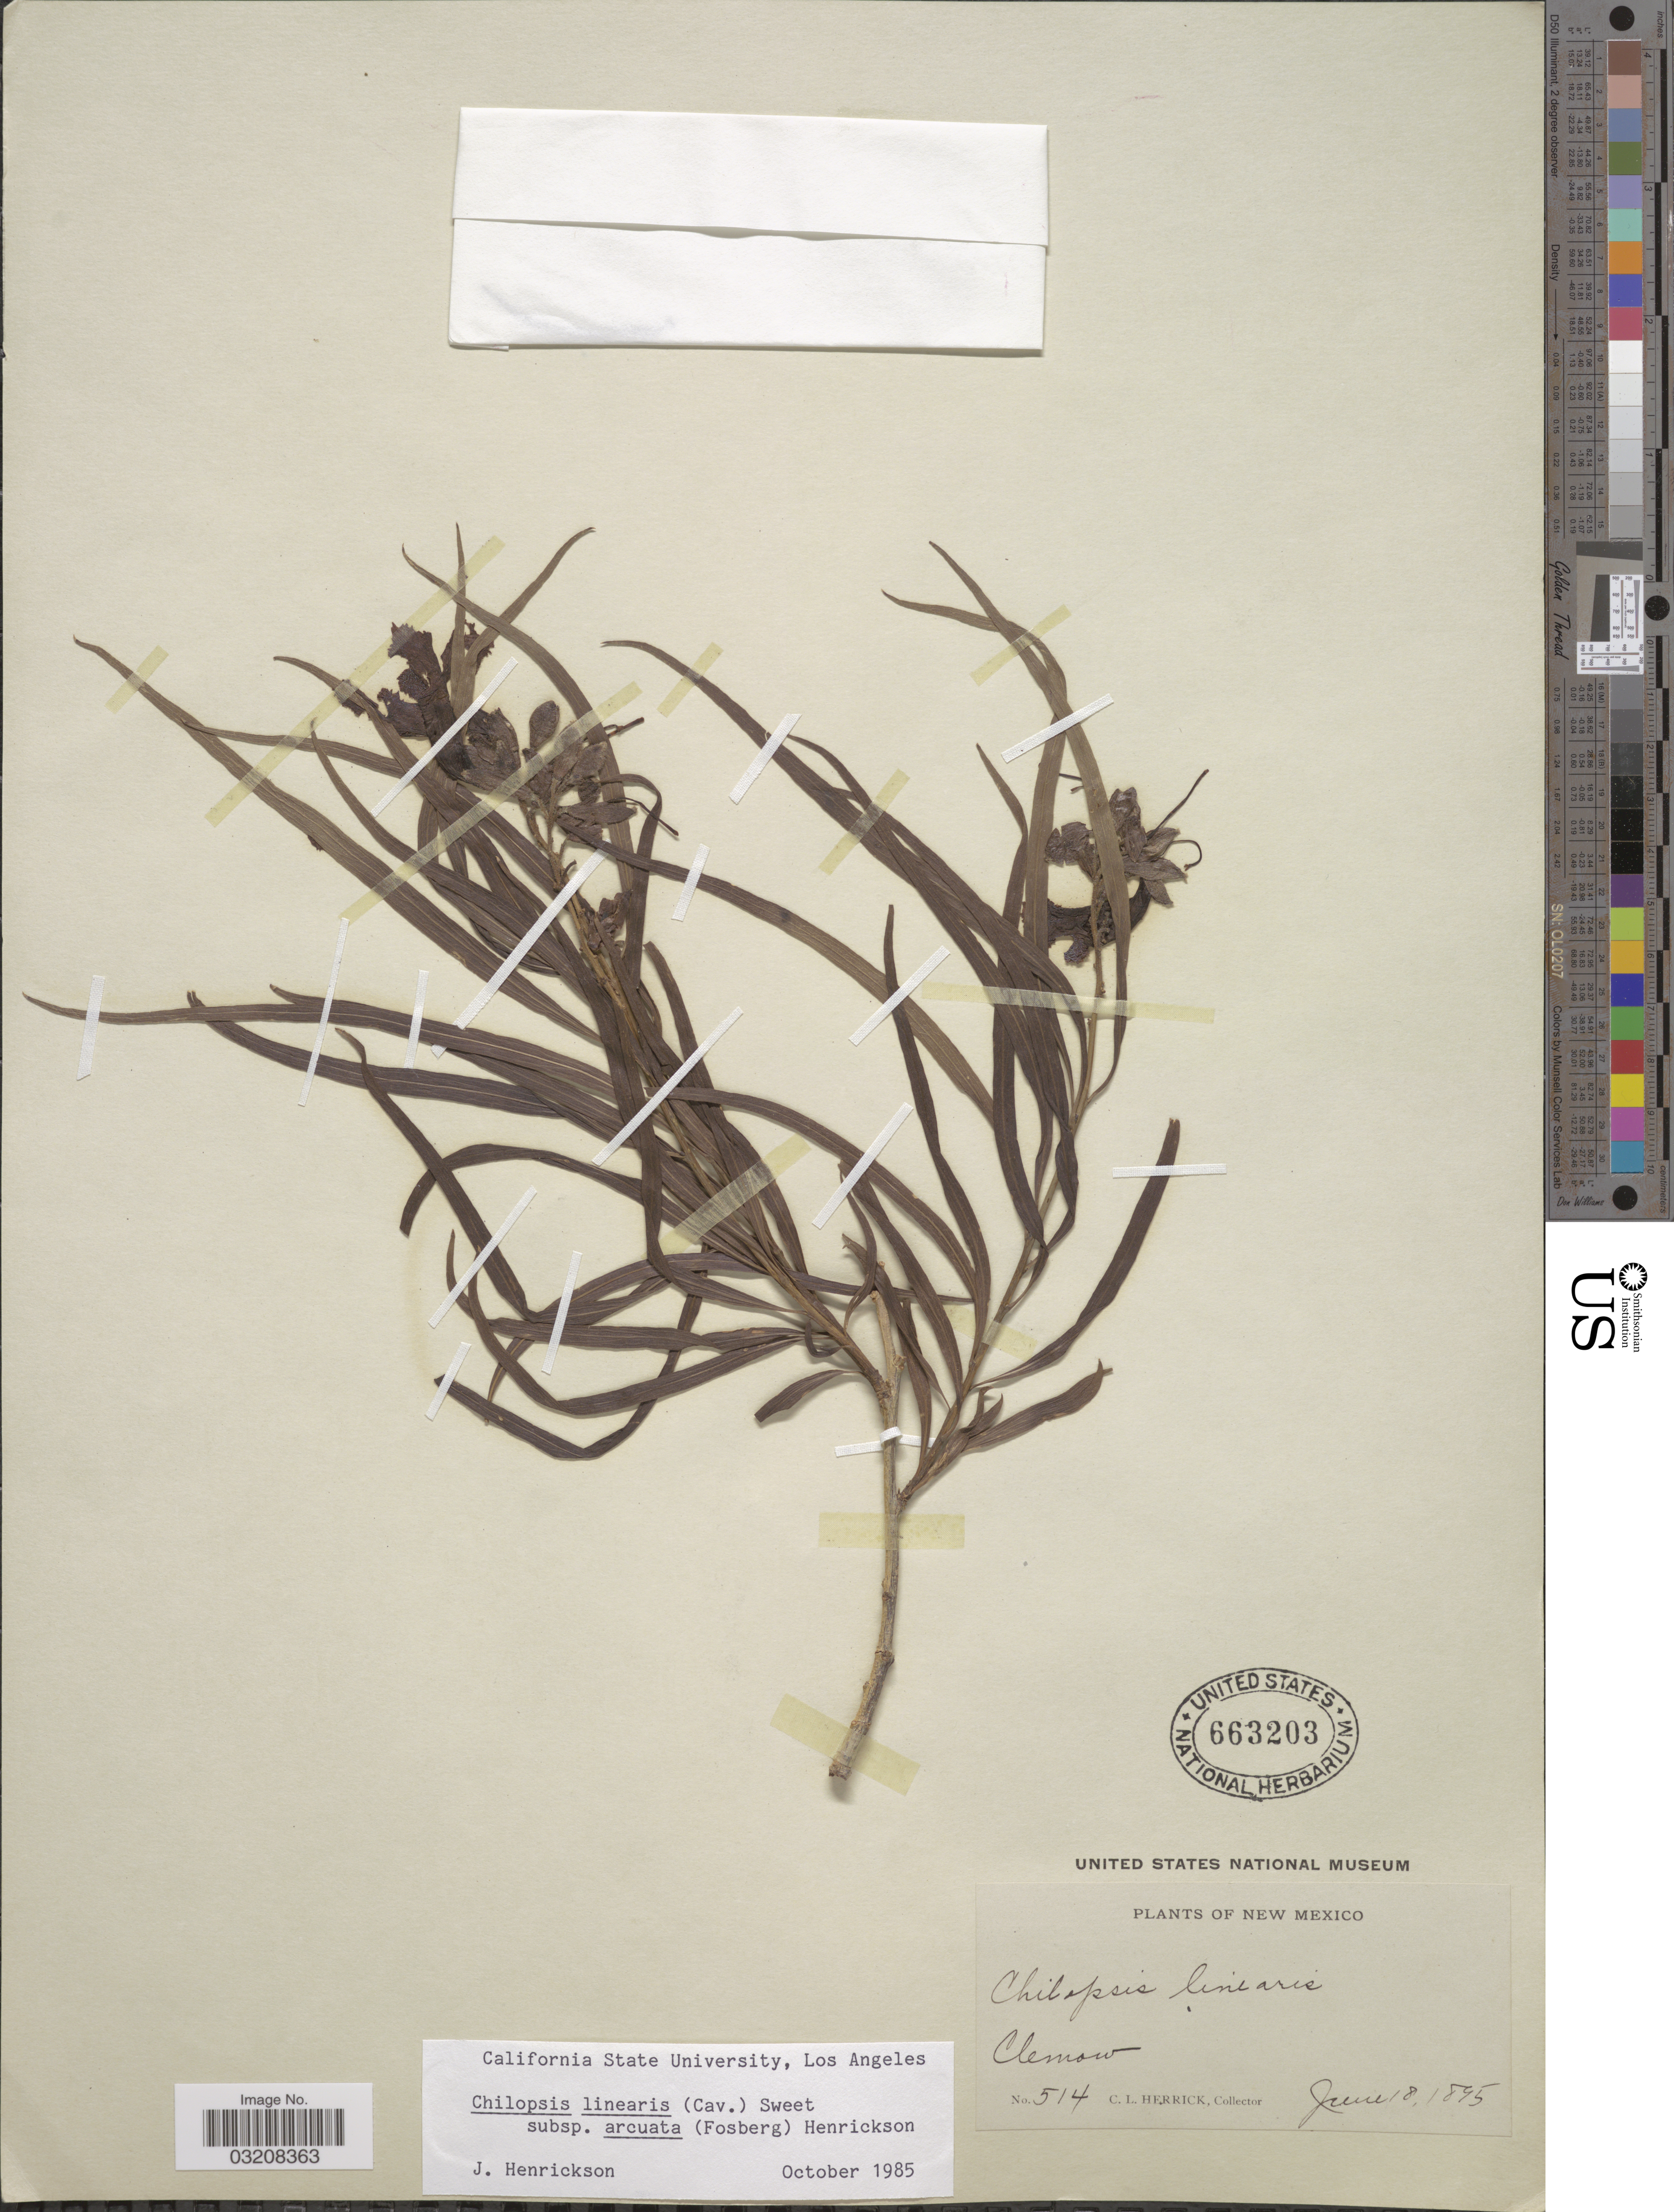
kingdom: Plantae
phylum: Tracheophyta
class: Magnoliopsida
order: Lamiales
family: Bignoniaceae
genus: Chilopsis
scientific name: Chilopsis linearis subsp. arcuata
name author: (Fosberg) Henrickson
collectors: C. Herrick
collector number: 514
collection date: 1895-06-18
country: United States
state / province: New Mexico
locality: Clemow.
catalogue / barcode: US 663203